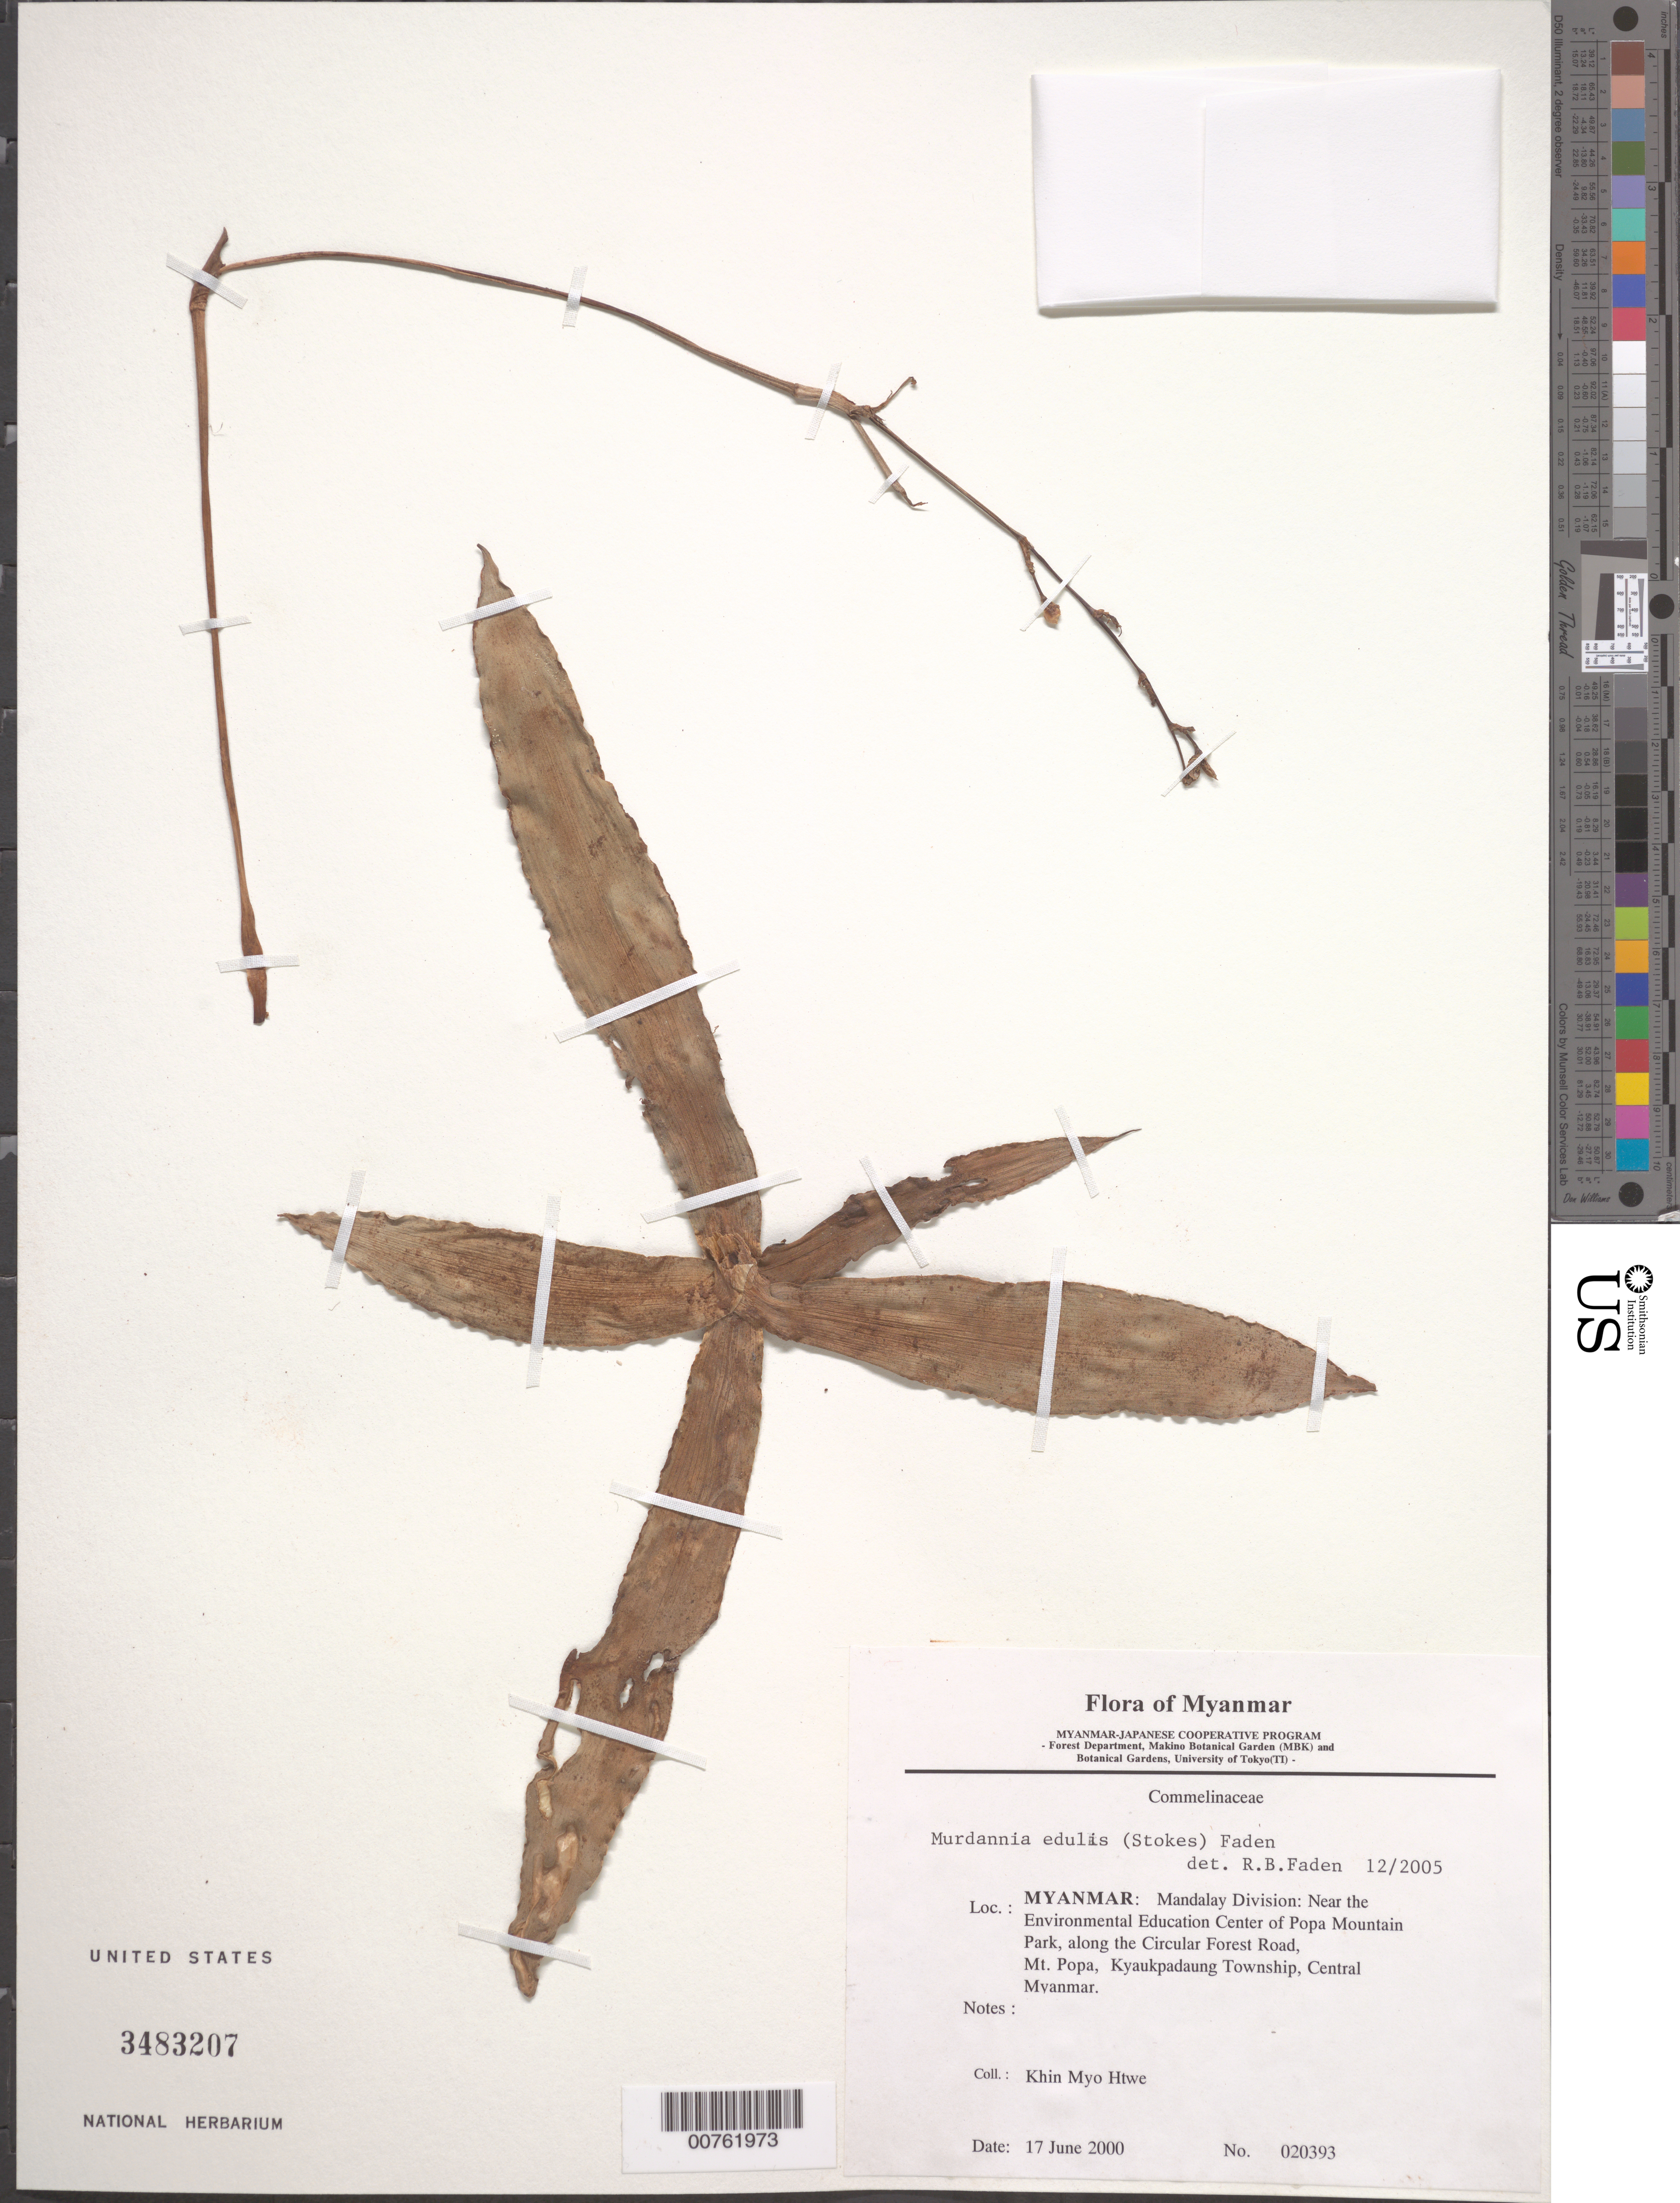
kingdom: Plantae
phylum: Tracheophyta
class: Liliopsida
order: Commelinales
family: Commelinaceae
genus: Murdannia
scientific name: Murdannia edulis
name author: (Stokes) Faden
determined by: Faden, Robert B., (US), Smithsonian Institution - National Museum of Natural History (UNITED STATES)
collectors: K. Htwe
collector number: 20393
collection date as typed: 17 Jun 2000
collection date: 2000-06-17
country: Myanmar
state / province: Mandalay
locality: Mt. Popa, Kyaukpadaung Township, Central Myanmar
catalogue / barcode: US 3483207